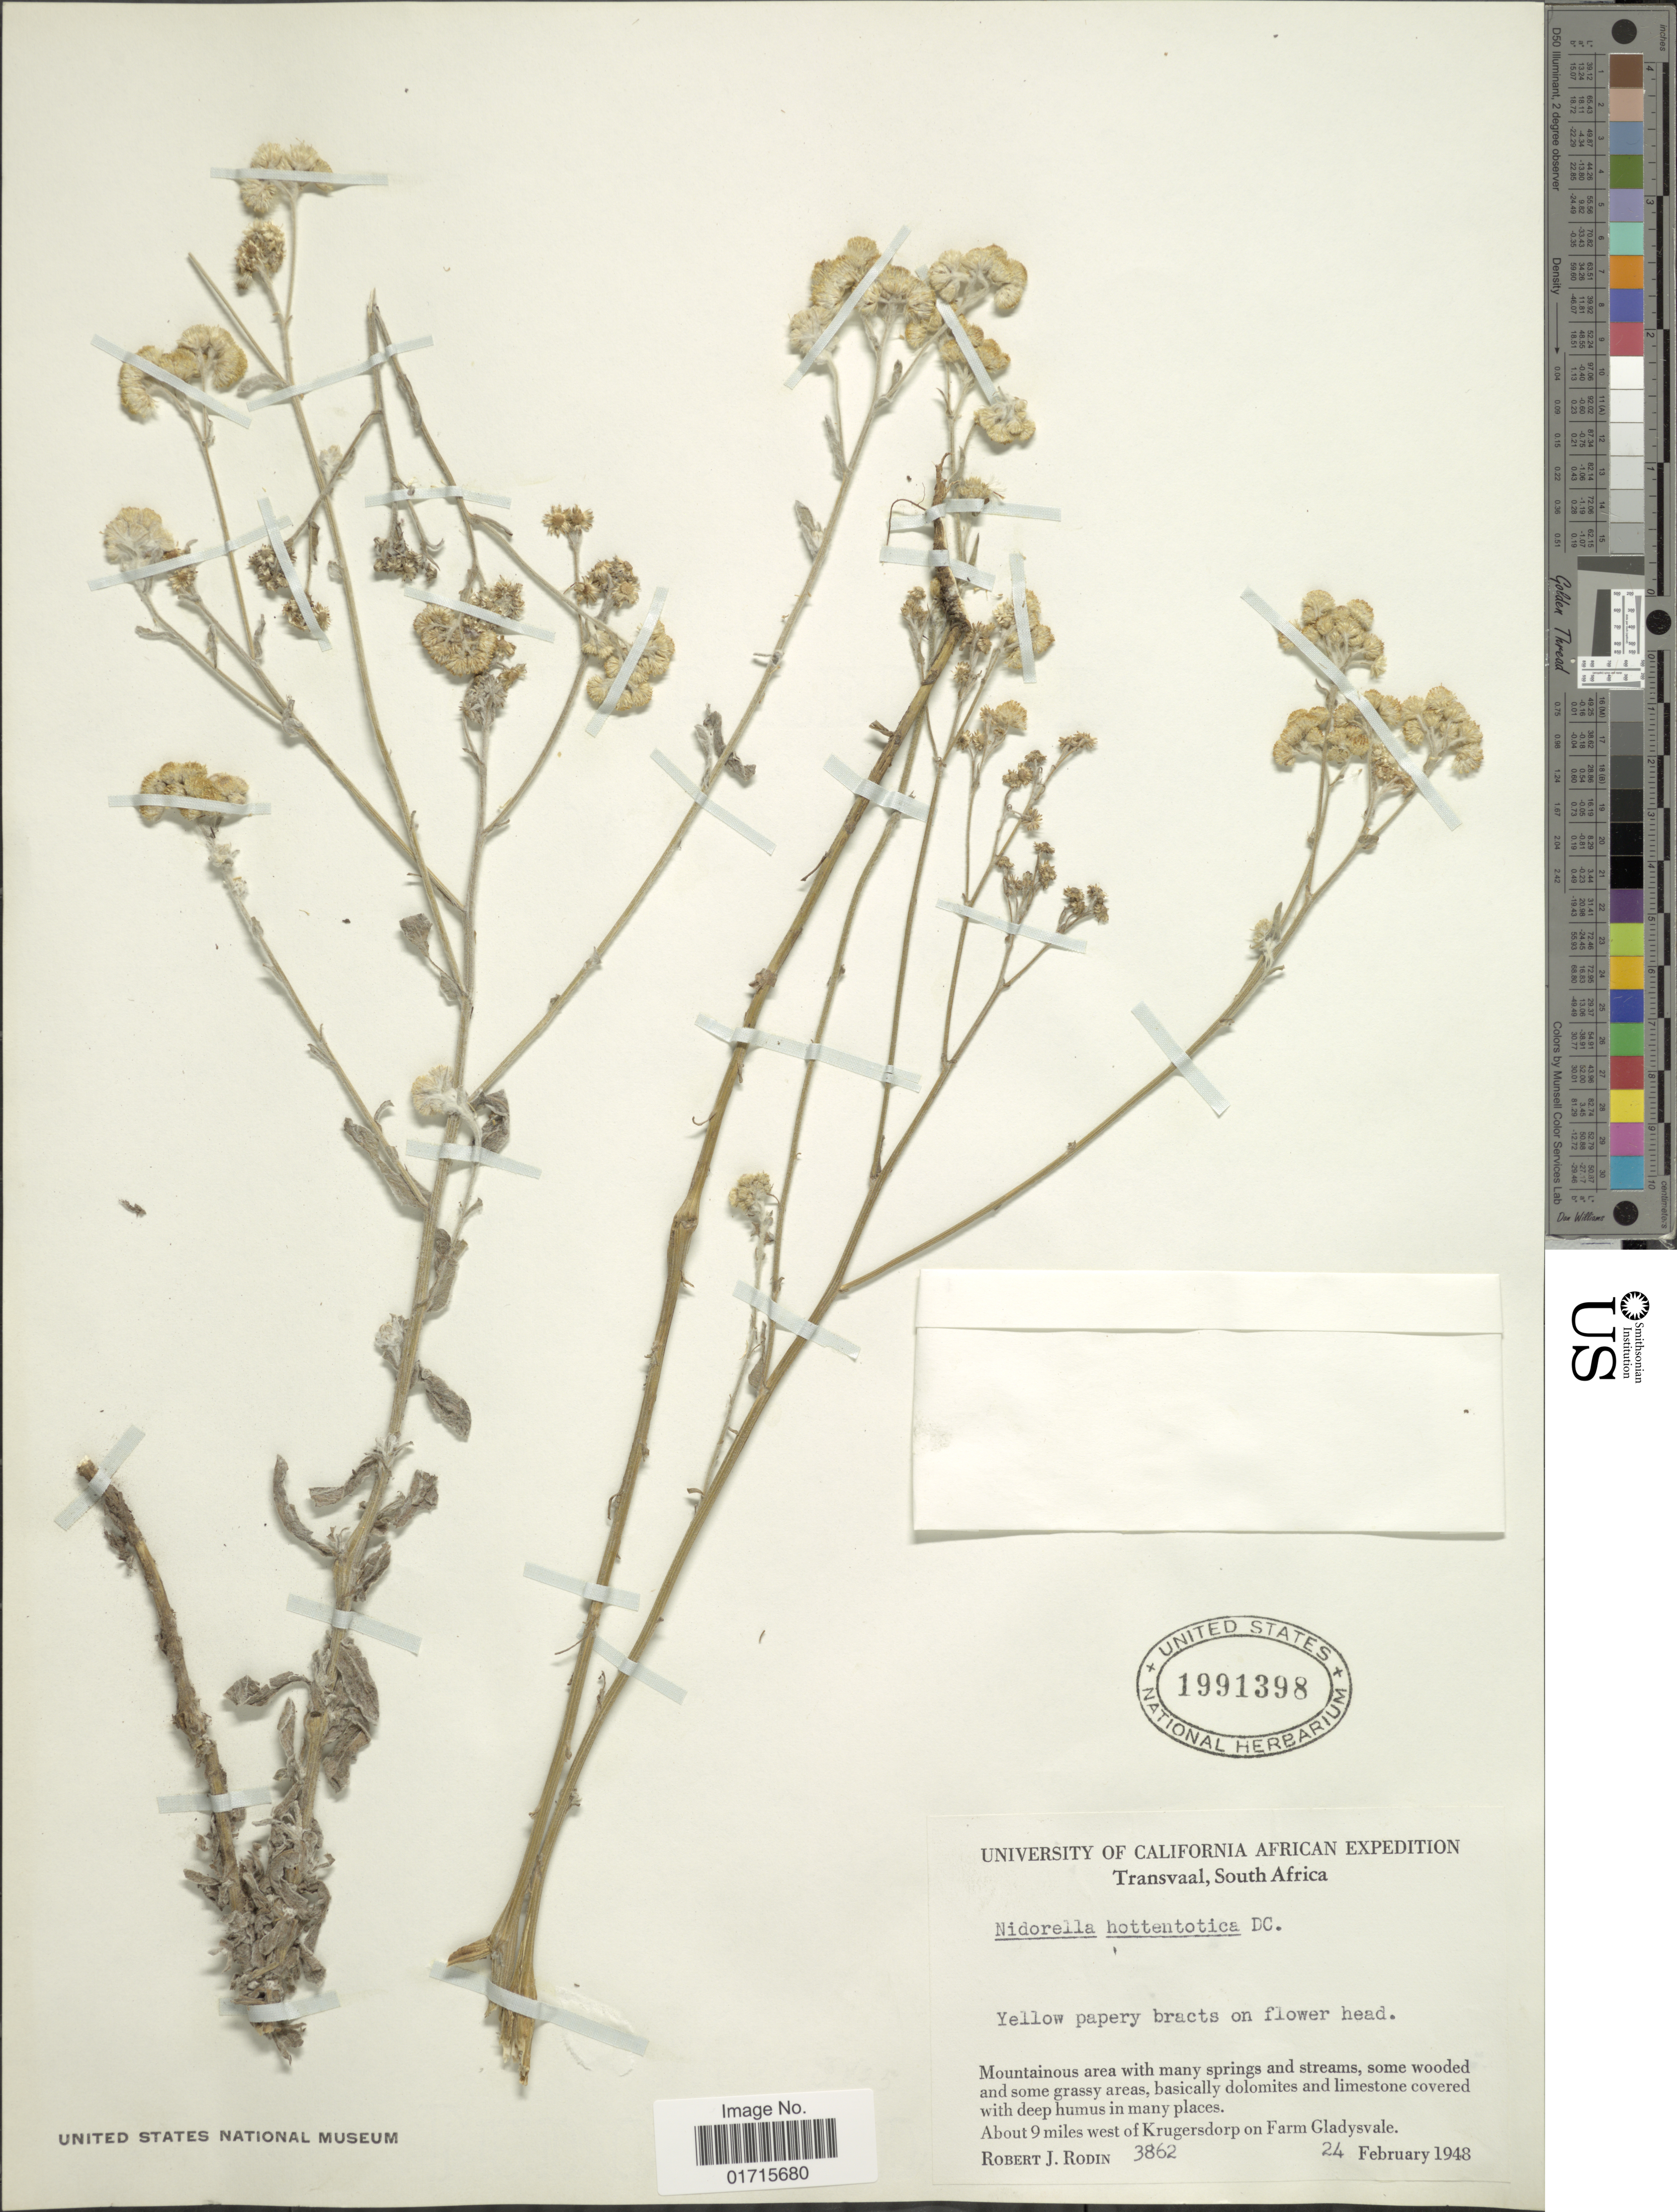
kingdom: Plantae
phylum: Tracheophyta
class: Magnoliopsida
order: Asterales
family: Asteraceae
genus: Nidorella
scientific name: Nidorella hottentotica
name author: DC.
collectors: R. J. Rodin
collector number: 3862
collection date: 1948-02-24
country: South Africa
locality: Transcaal, South Africa, Mountainous area with many springs and streams, some wooded and some grassy areas,About 9 miles west of Krugersdorp on Farm Gladysvale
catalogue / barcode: US 1991398